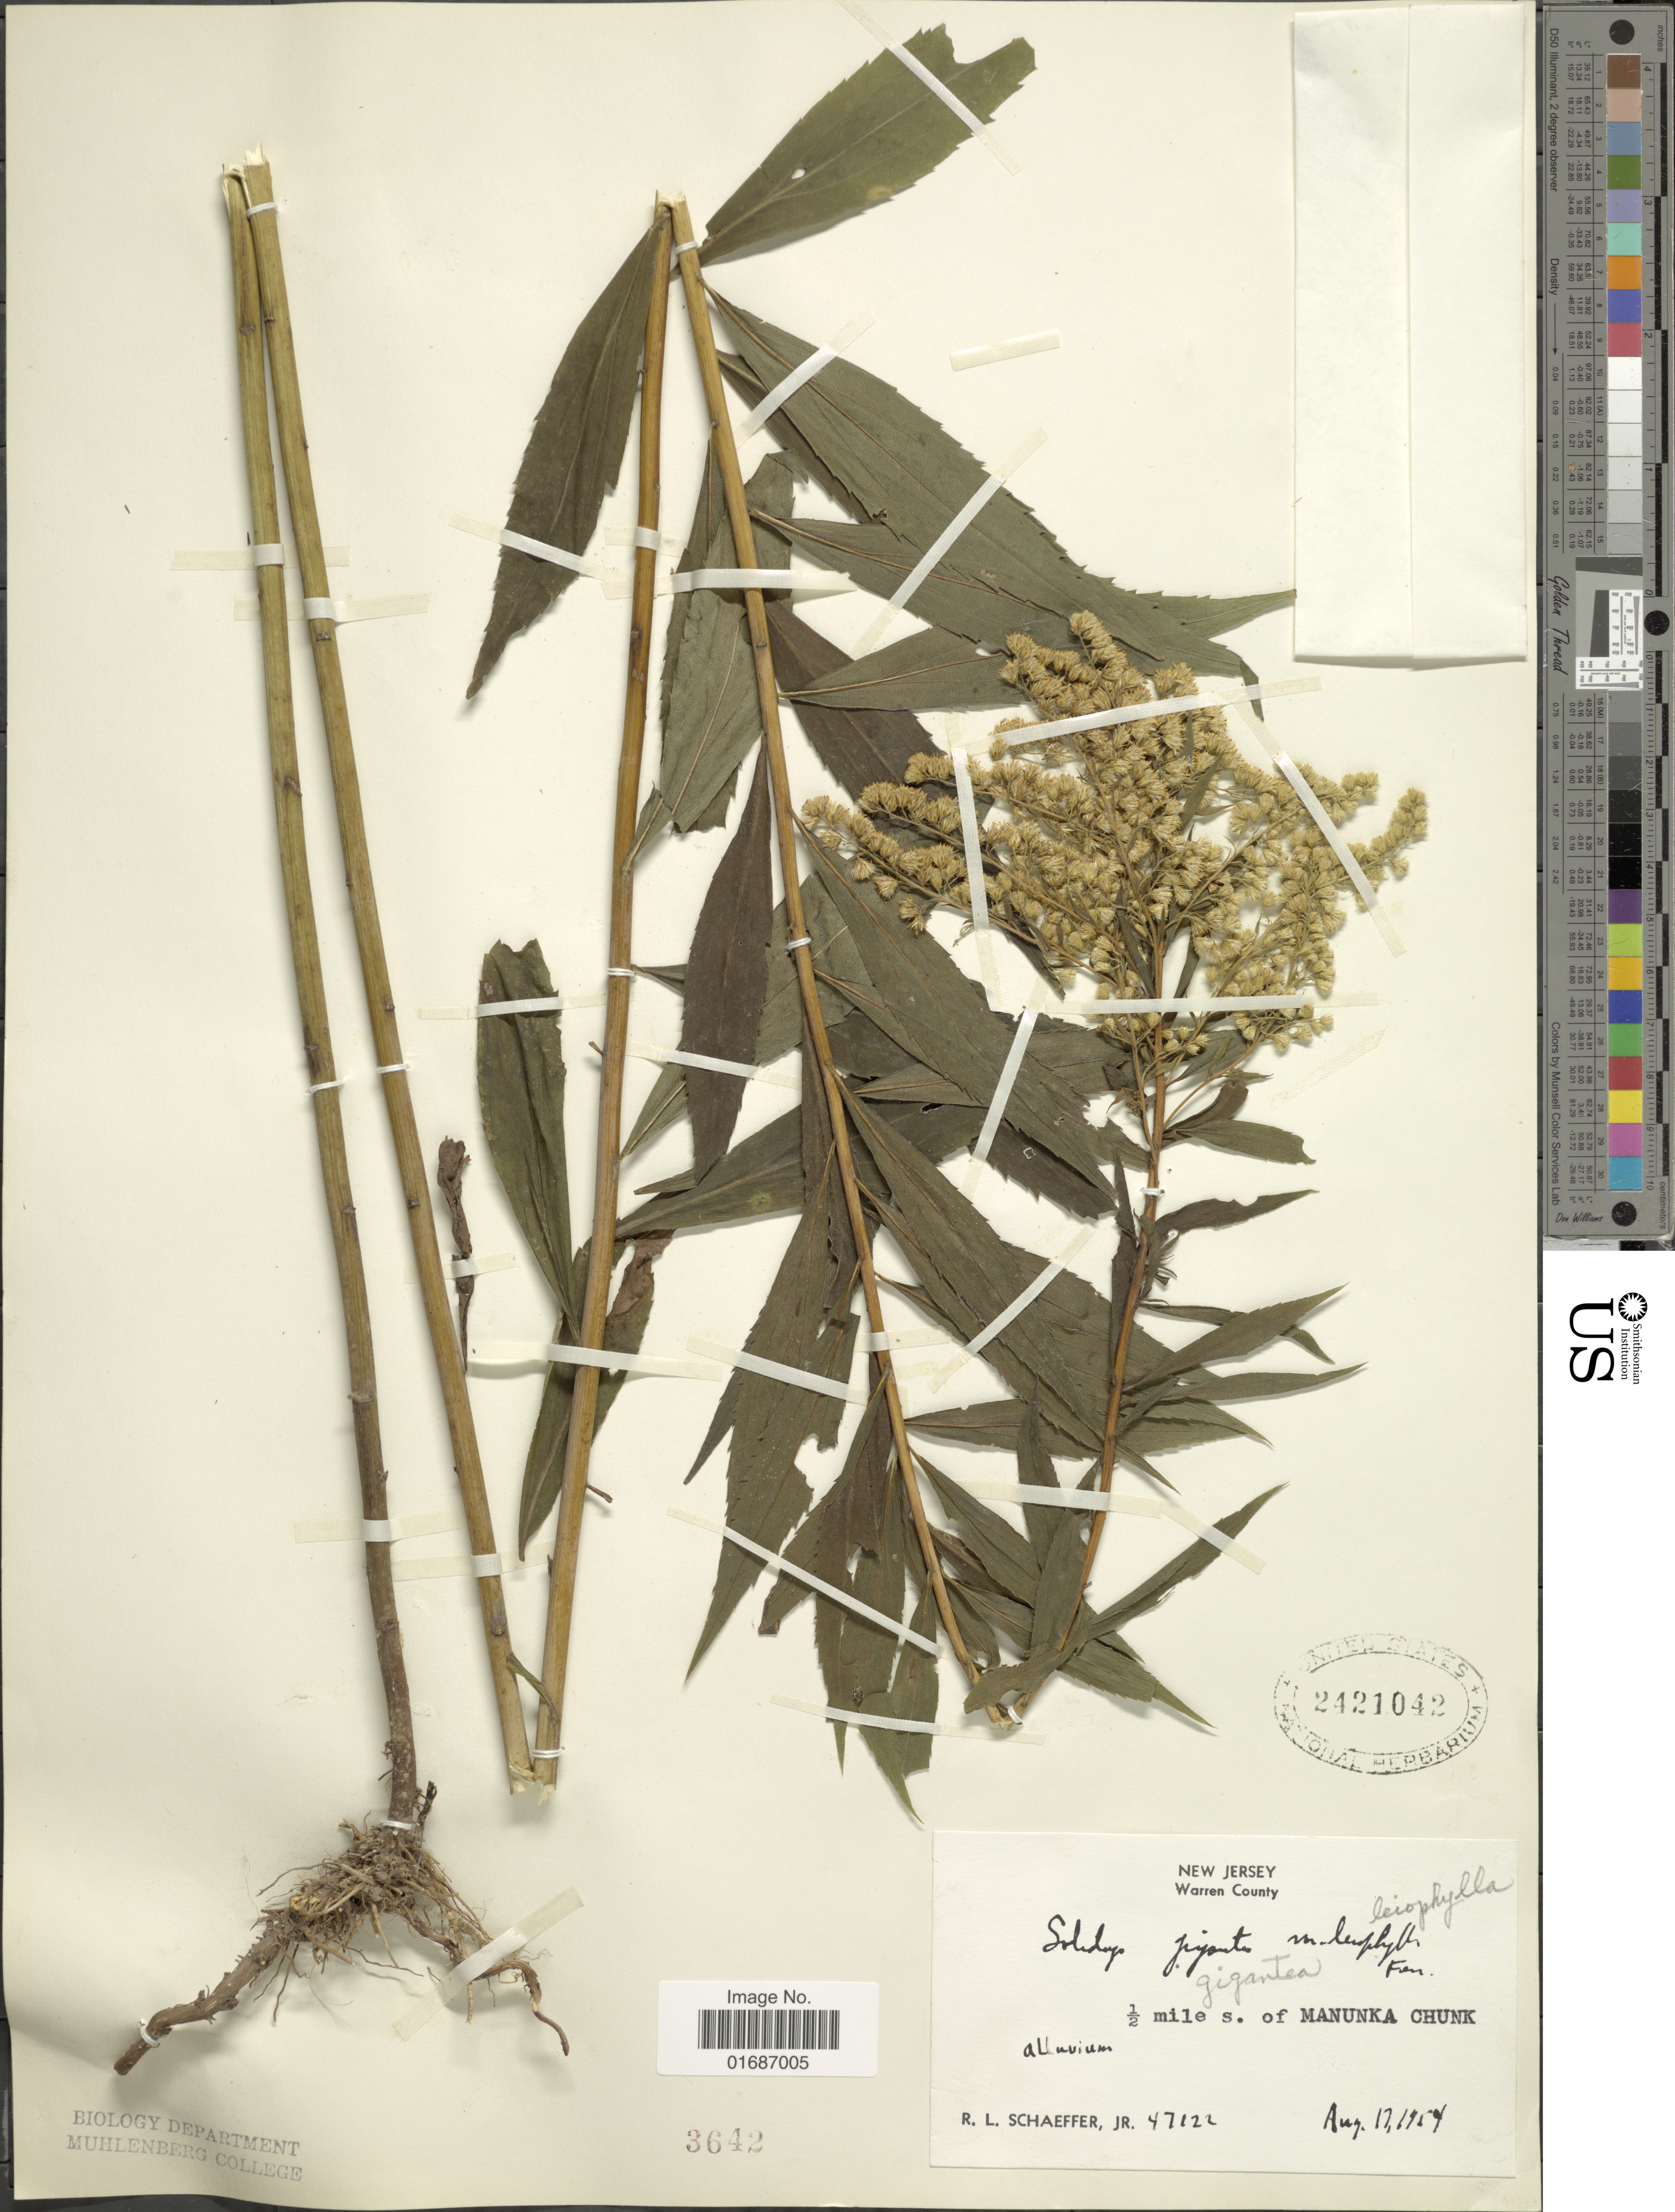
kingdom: Plantae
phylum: Tracheophyta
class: Magnoliopsida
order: Asterales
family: Asteraceae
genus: Solidago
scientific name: Solidago gigantea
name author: Aiton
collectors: R. L. Schaeffer Jr.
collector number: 47122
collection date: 1954-08-17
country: United States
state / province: New Jersey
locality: Warren County, ½ mile S. of Manuka Chunk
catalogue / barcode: US 2421042